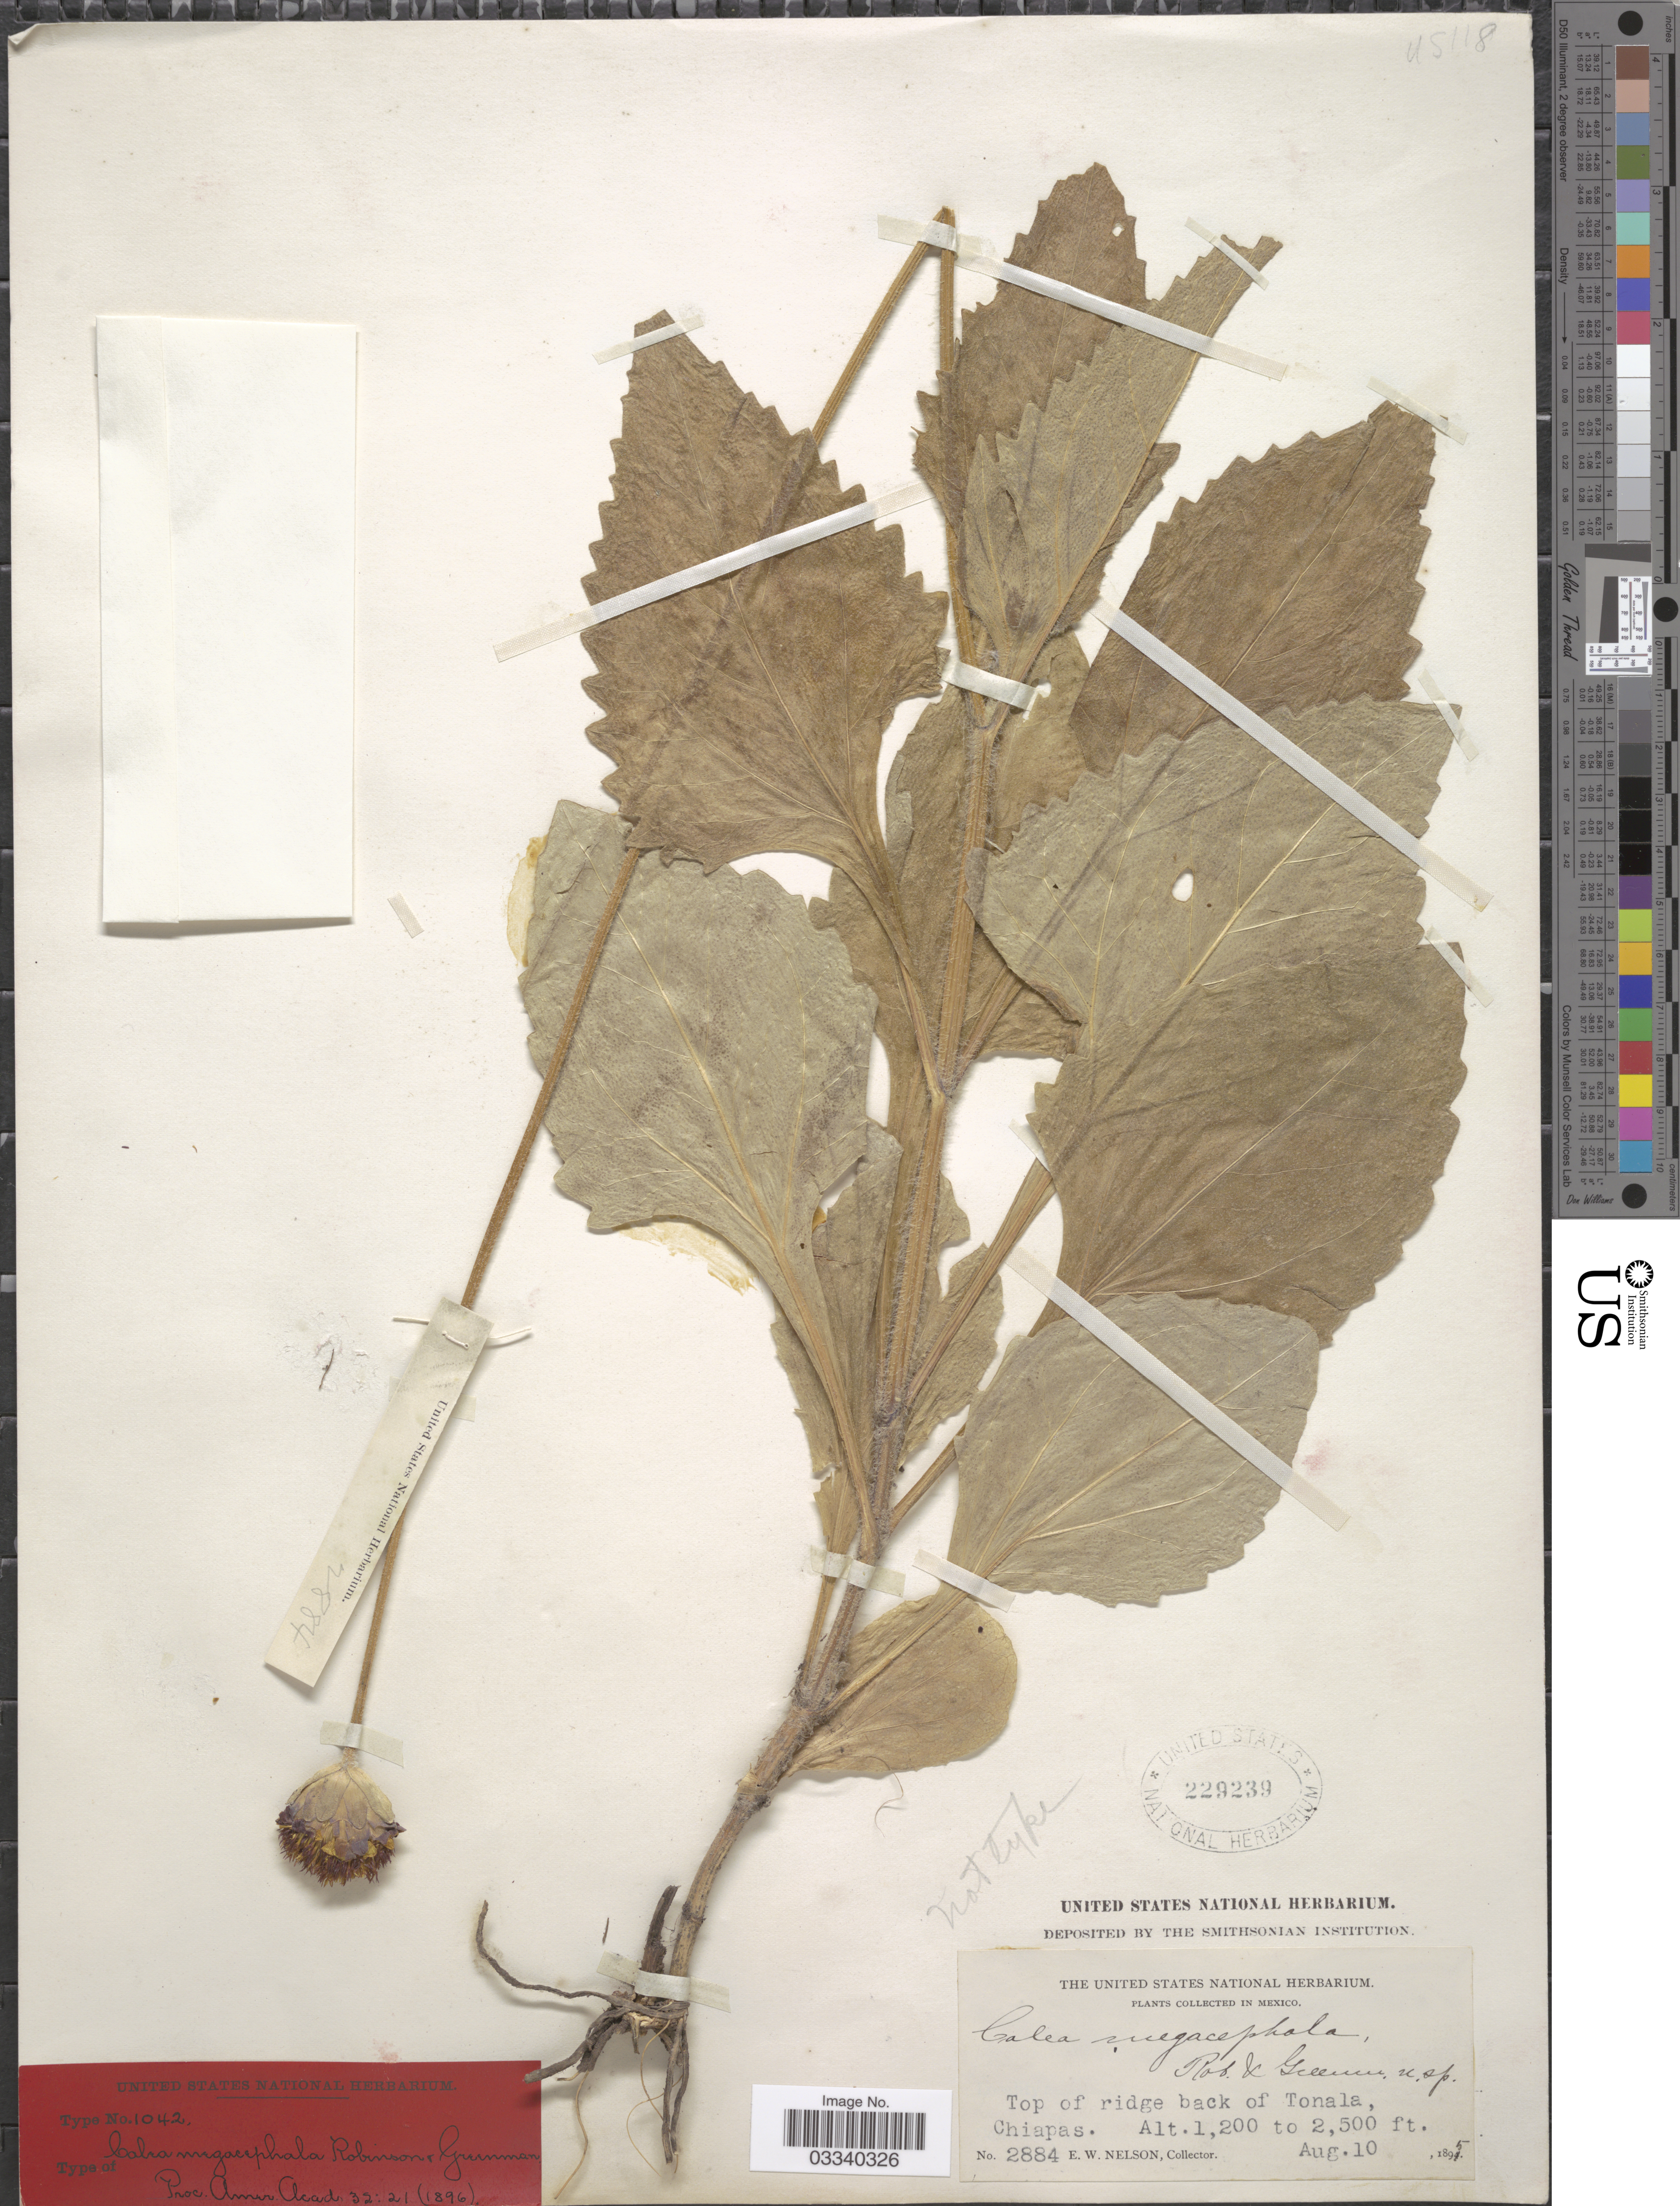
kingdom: Plantae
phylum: Tracheophyta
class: Magnoliopsida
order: Asterales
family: Asteraceae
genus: Calea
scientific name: Calea megacephala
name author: B.L. Rob. & Greenm.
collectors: E. W. Nelson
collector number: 2884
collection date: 1895-08-10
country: Mexico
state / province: Chiapas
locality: Top ridge back of Tonala.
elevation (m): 366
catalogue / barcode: US 229239